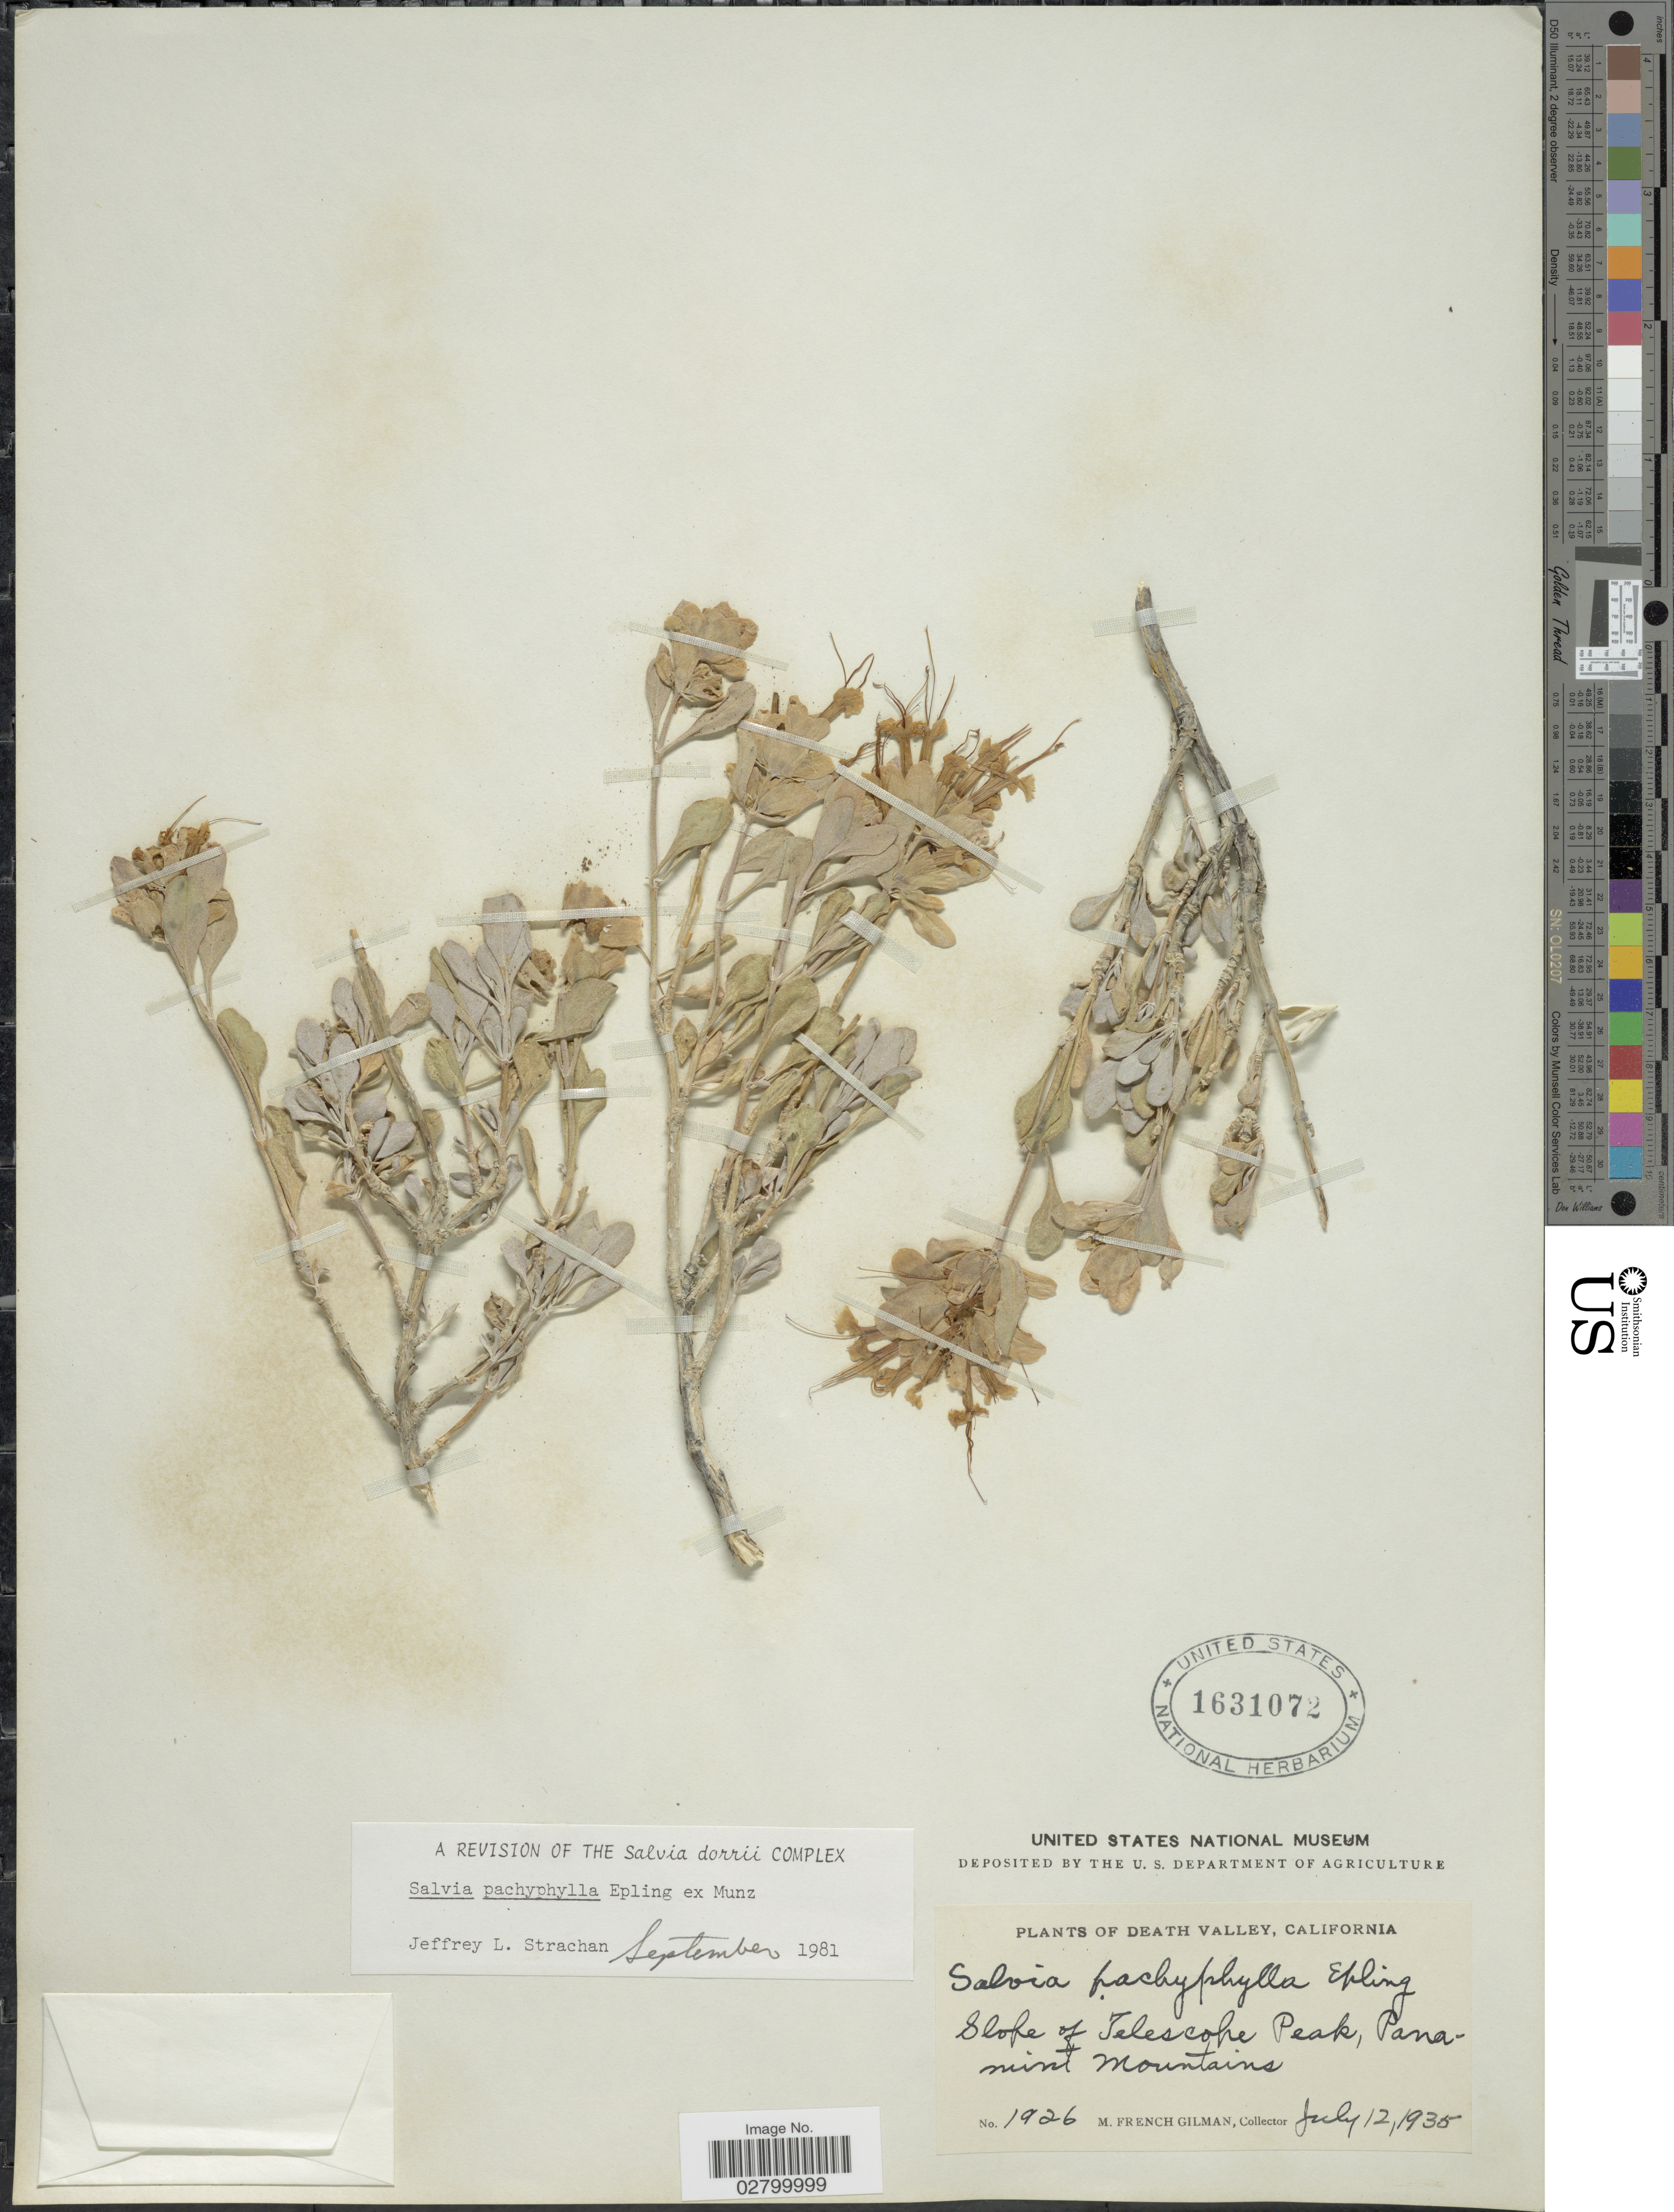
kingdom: Plantae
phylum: Tracheophyta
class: Magnoliopsida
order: Lamiales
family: Lamiaceae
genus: Salvia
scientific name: Salvia pachyphylla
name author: Epling ex Munz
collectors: M. F. Gilman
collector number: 1926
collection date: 1935-07-12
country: United States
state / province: California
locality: Death Valley. Slope of Telescope Peak, Panamint Mountains.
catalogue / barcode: US 1631072